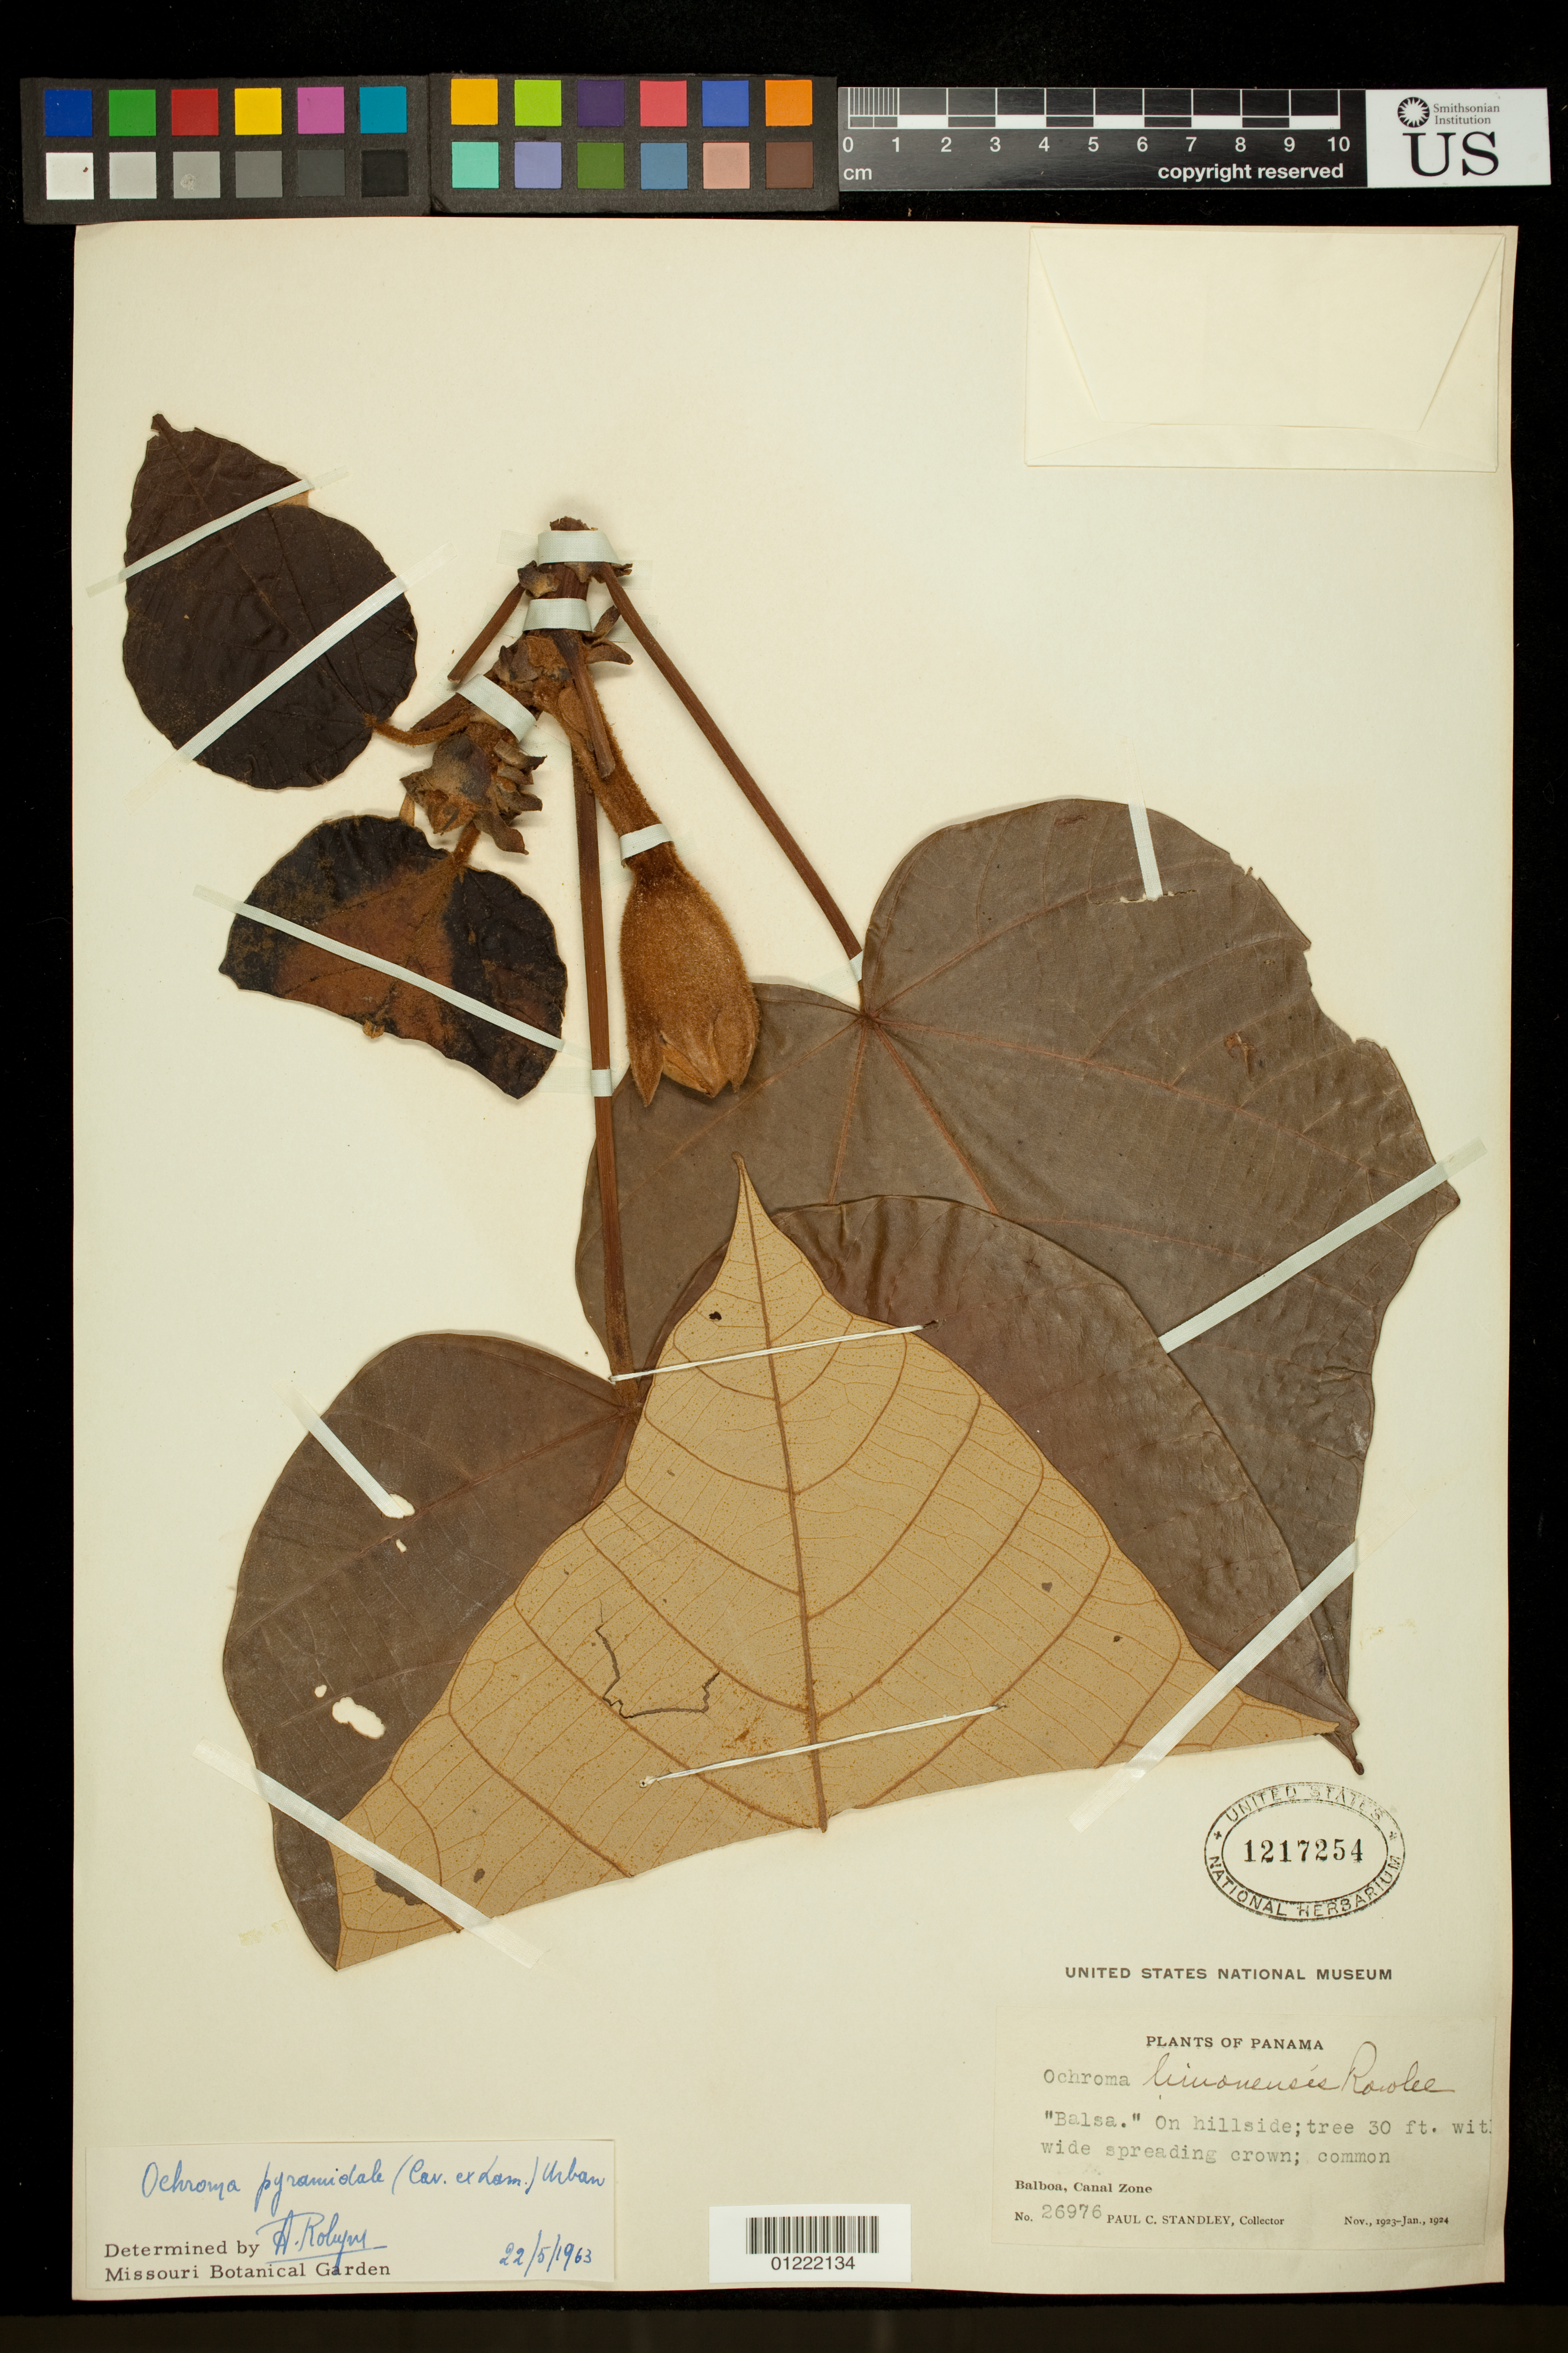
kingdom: Plantae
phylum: Tracheophyta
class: Magnoliopsida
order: Malvales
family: Malvaceae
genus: Ochroma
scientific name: Ochroma pyramidale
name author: (Cav. ex Lam.) Urb.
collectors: P. C. Standley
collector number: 26976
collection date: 1923-11/1924-01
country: Panama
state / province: Panamá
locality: Balboa, Canal Zone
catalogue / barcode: US 1217254